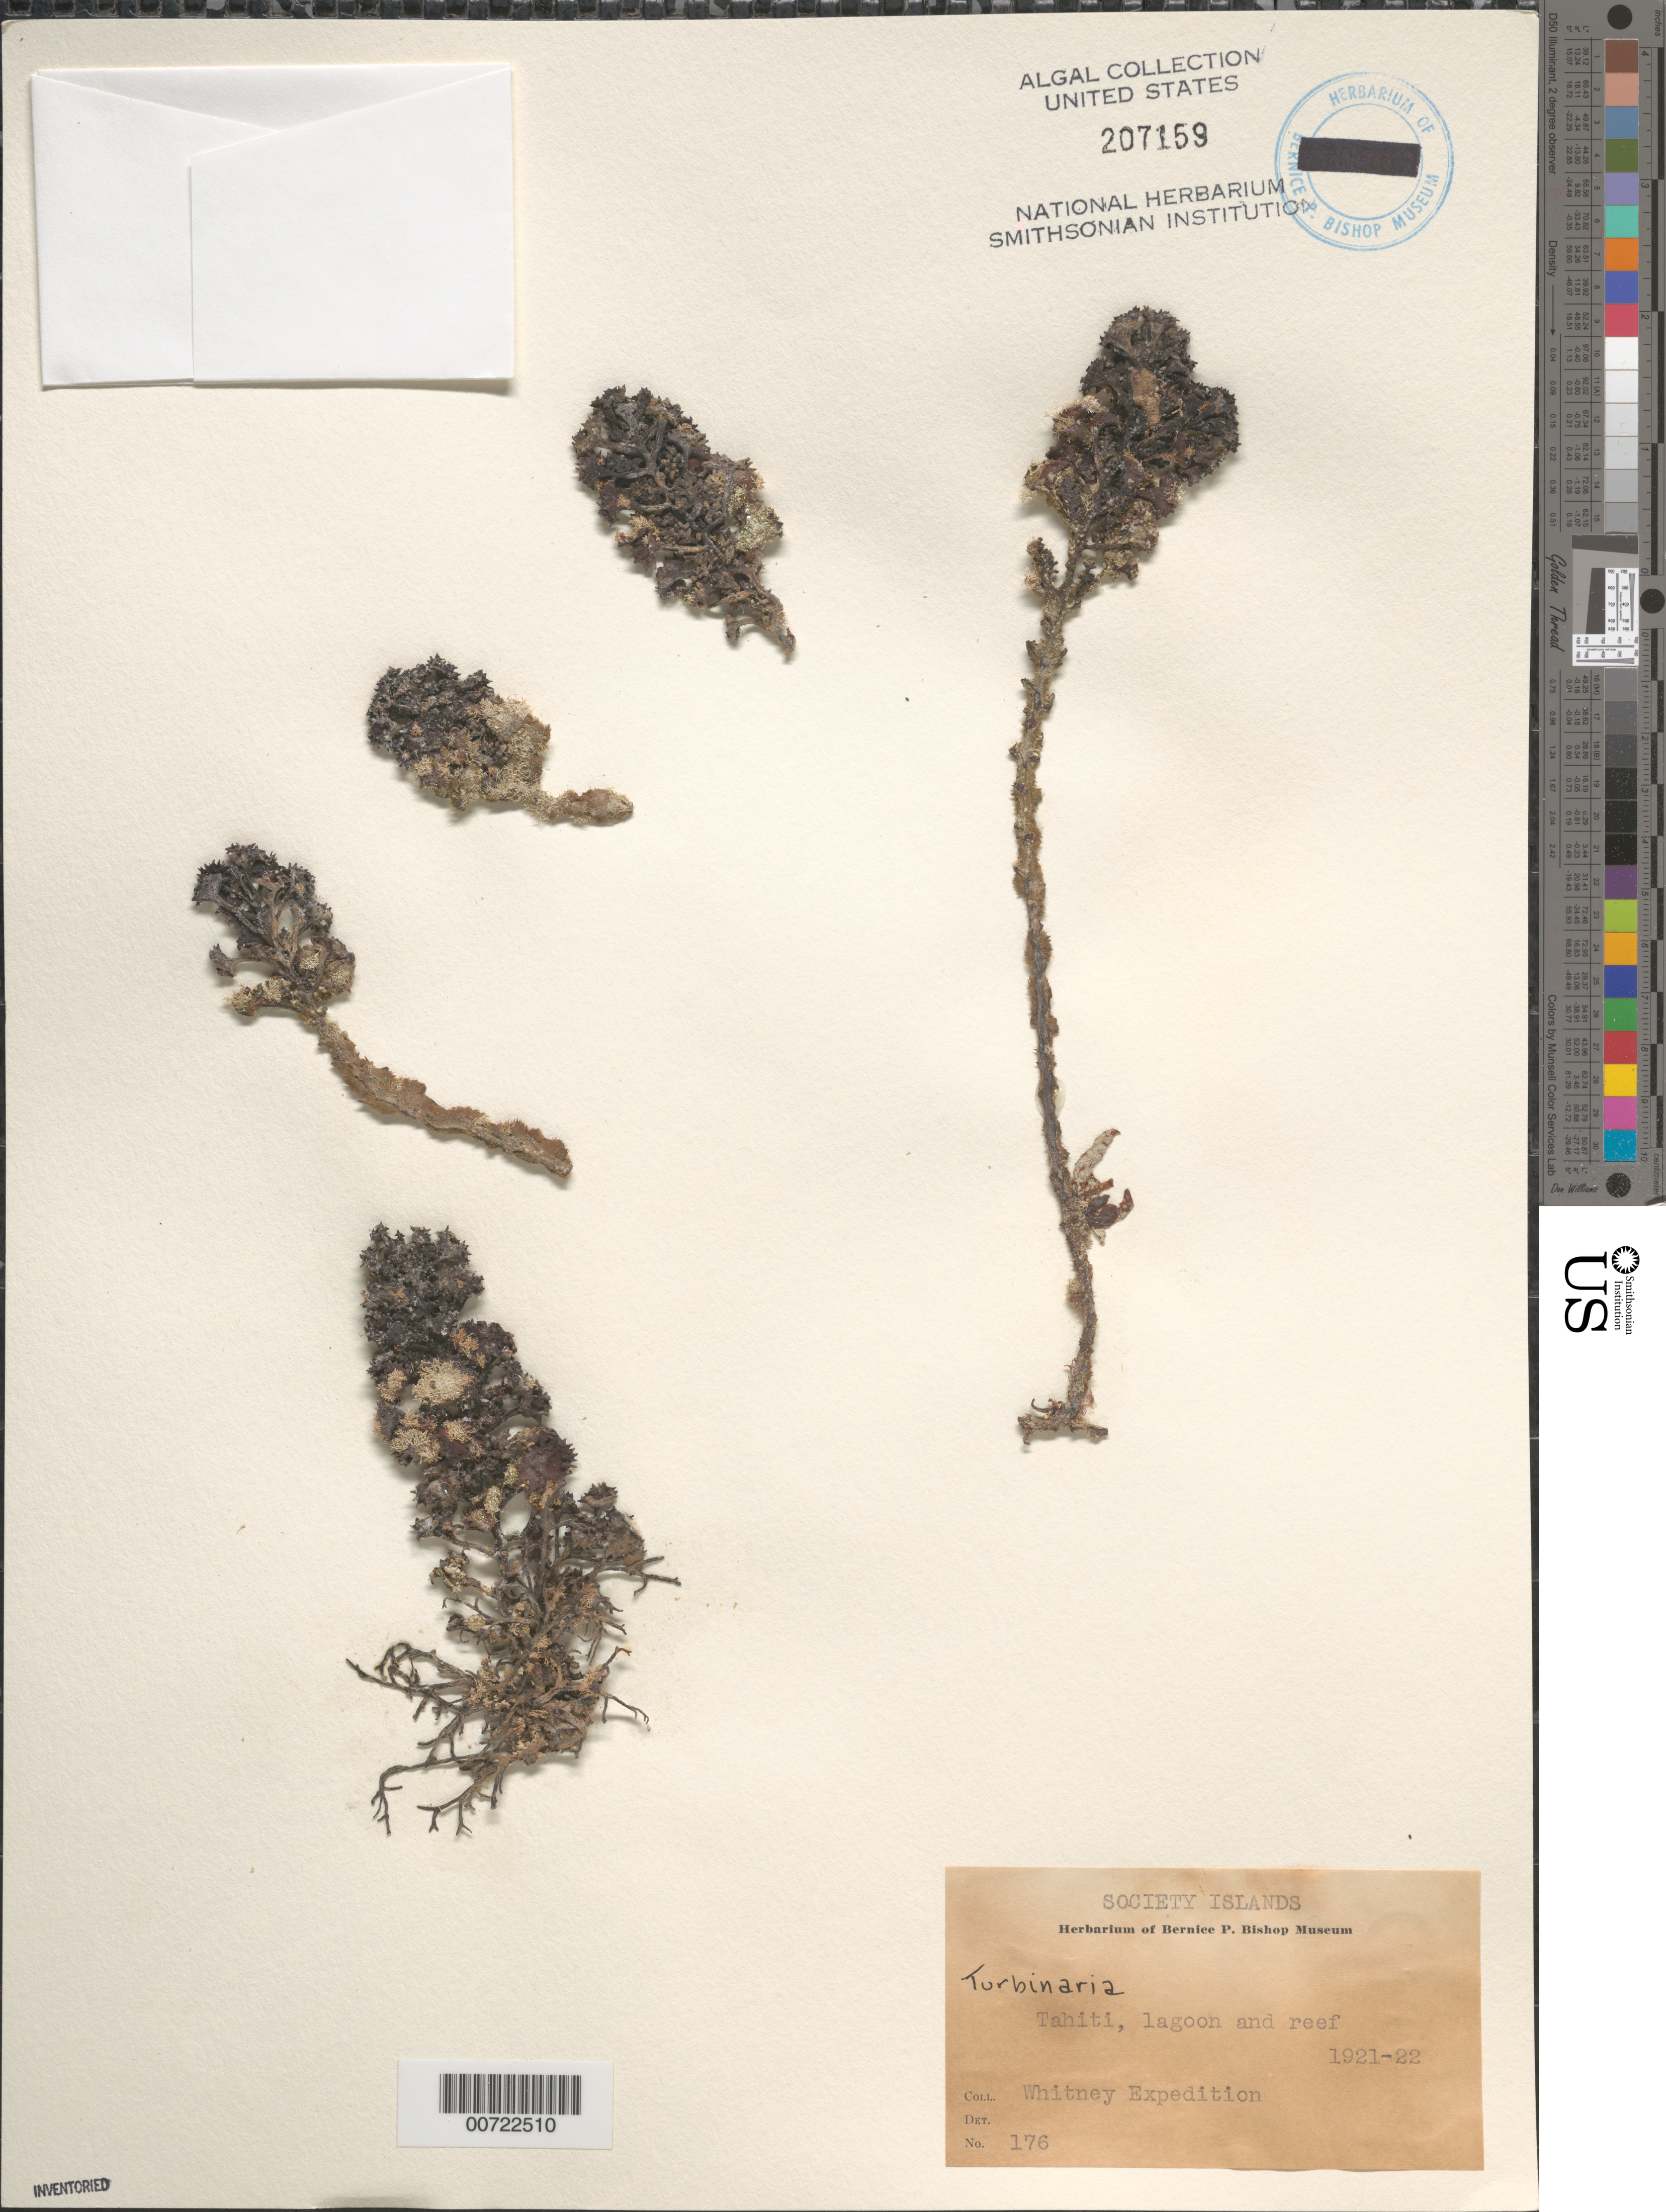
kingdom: Chromista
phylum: Ochrophyta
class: Phaeophyceae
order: Fucales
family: Sargassaceae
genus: Turbinaria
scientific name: Turbinaria sp.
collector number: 176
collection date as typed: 1921 or 1922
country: French Polynesia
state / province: Îles du Vent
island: Tahiti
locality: Lagoon and reef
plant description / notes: Whitney Expedition, 1921-1922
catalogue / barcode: US 207159